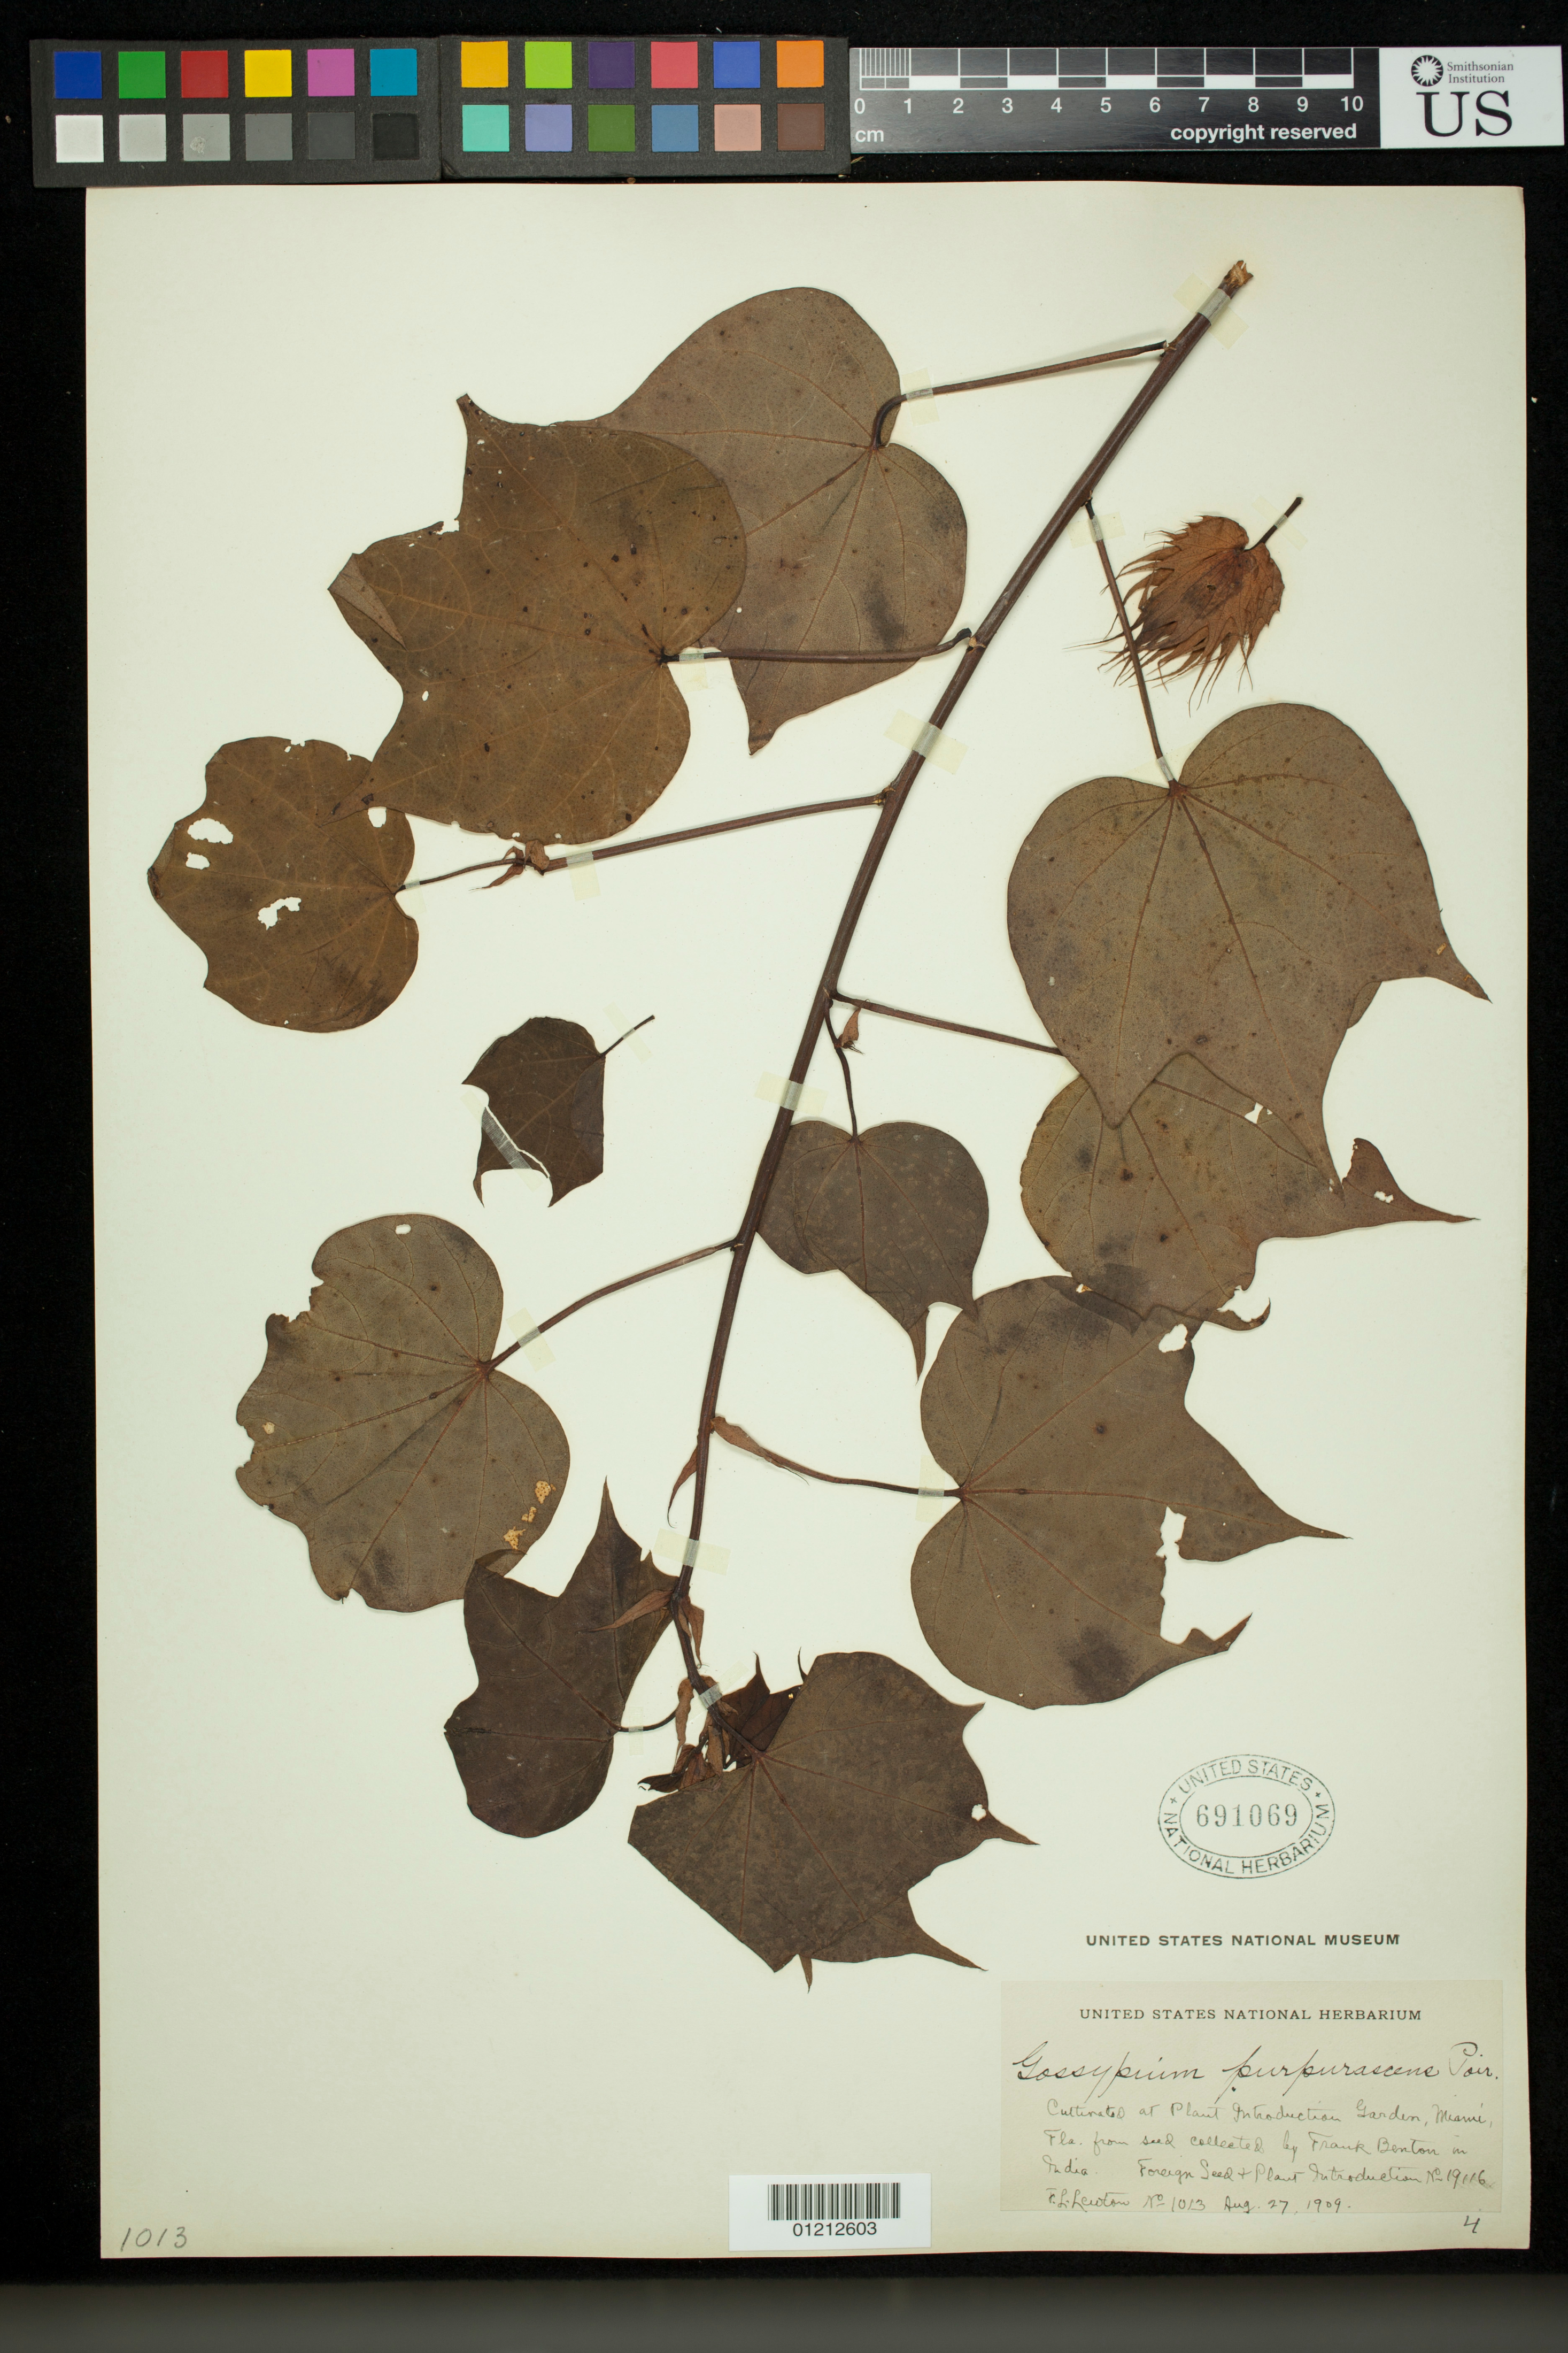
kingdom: Plantae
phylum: Tracheophyta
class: Magnoliopsida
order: Malvales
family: Malvaceae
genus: Gossypium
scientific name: Gossypium purpurascens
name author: Poir.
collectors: F. L. Lewton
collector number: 1013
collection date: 1909-08-27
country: United States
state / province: Florida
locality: Cultivated at Plant Introduction Garden, Miami.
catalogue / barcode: US 691069